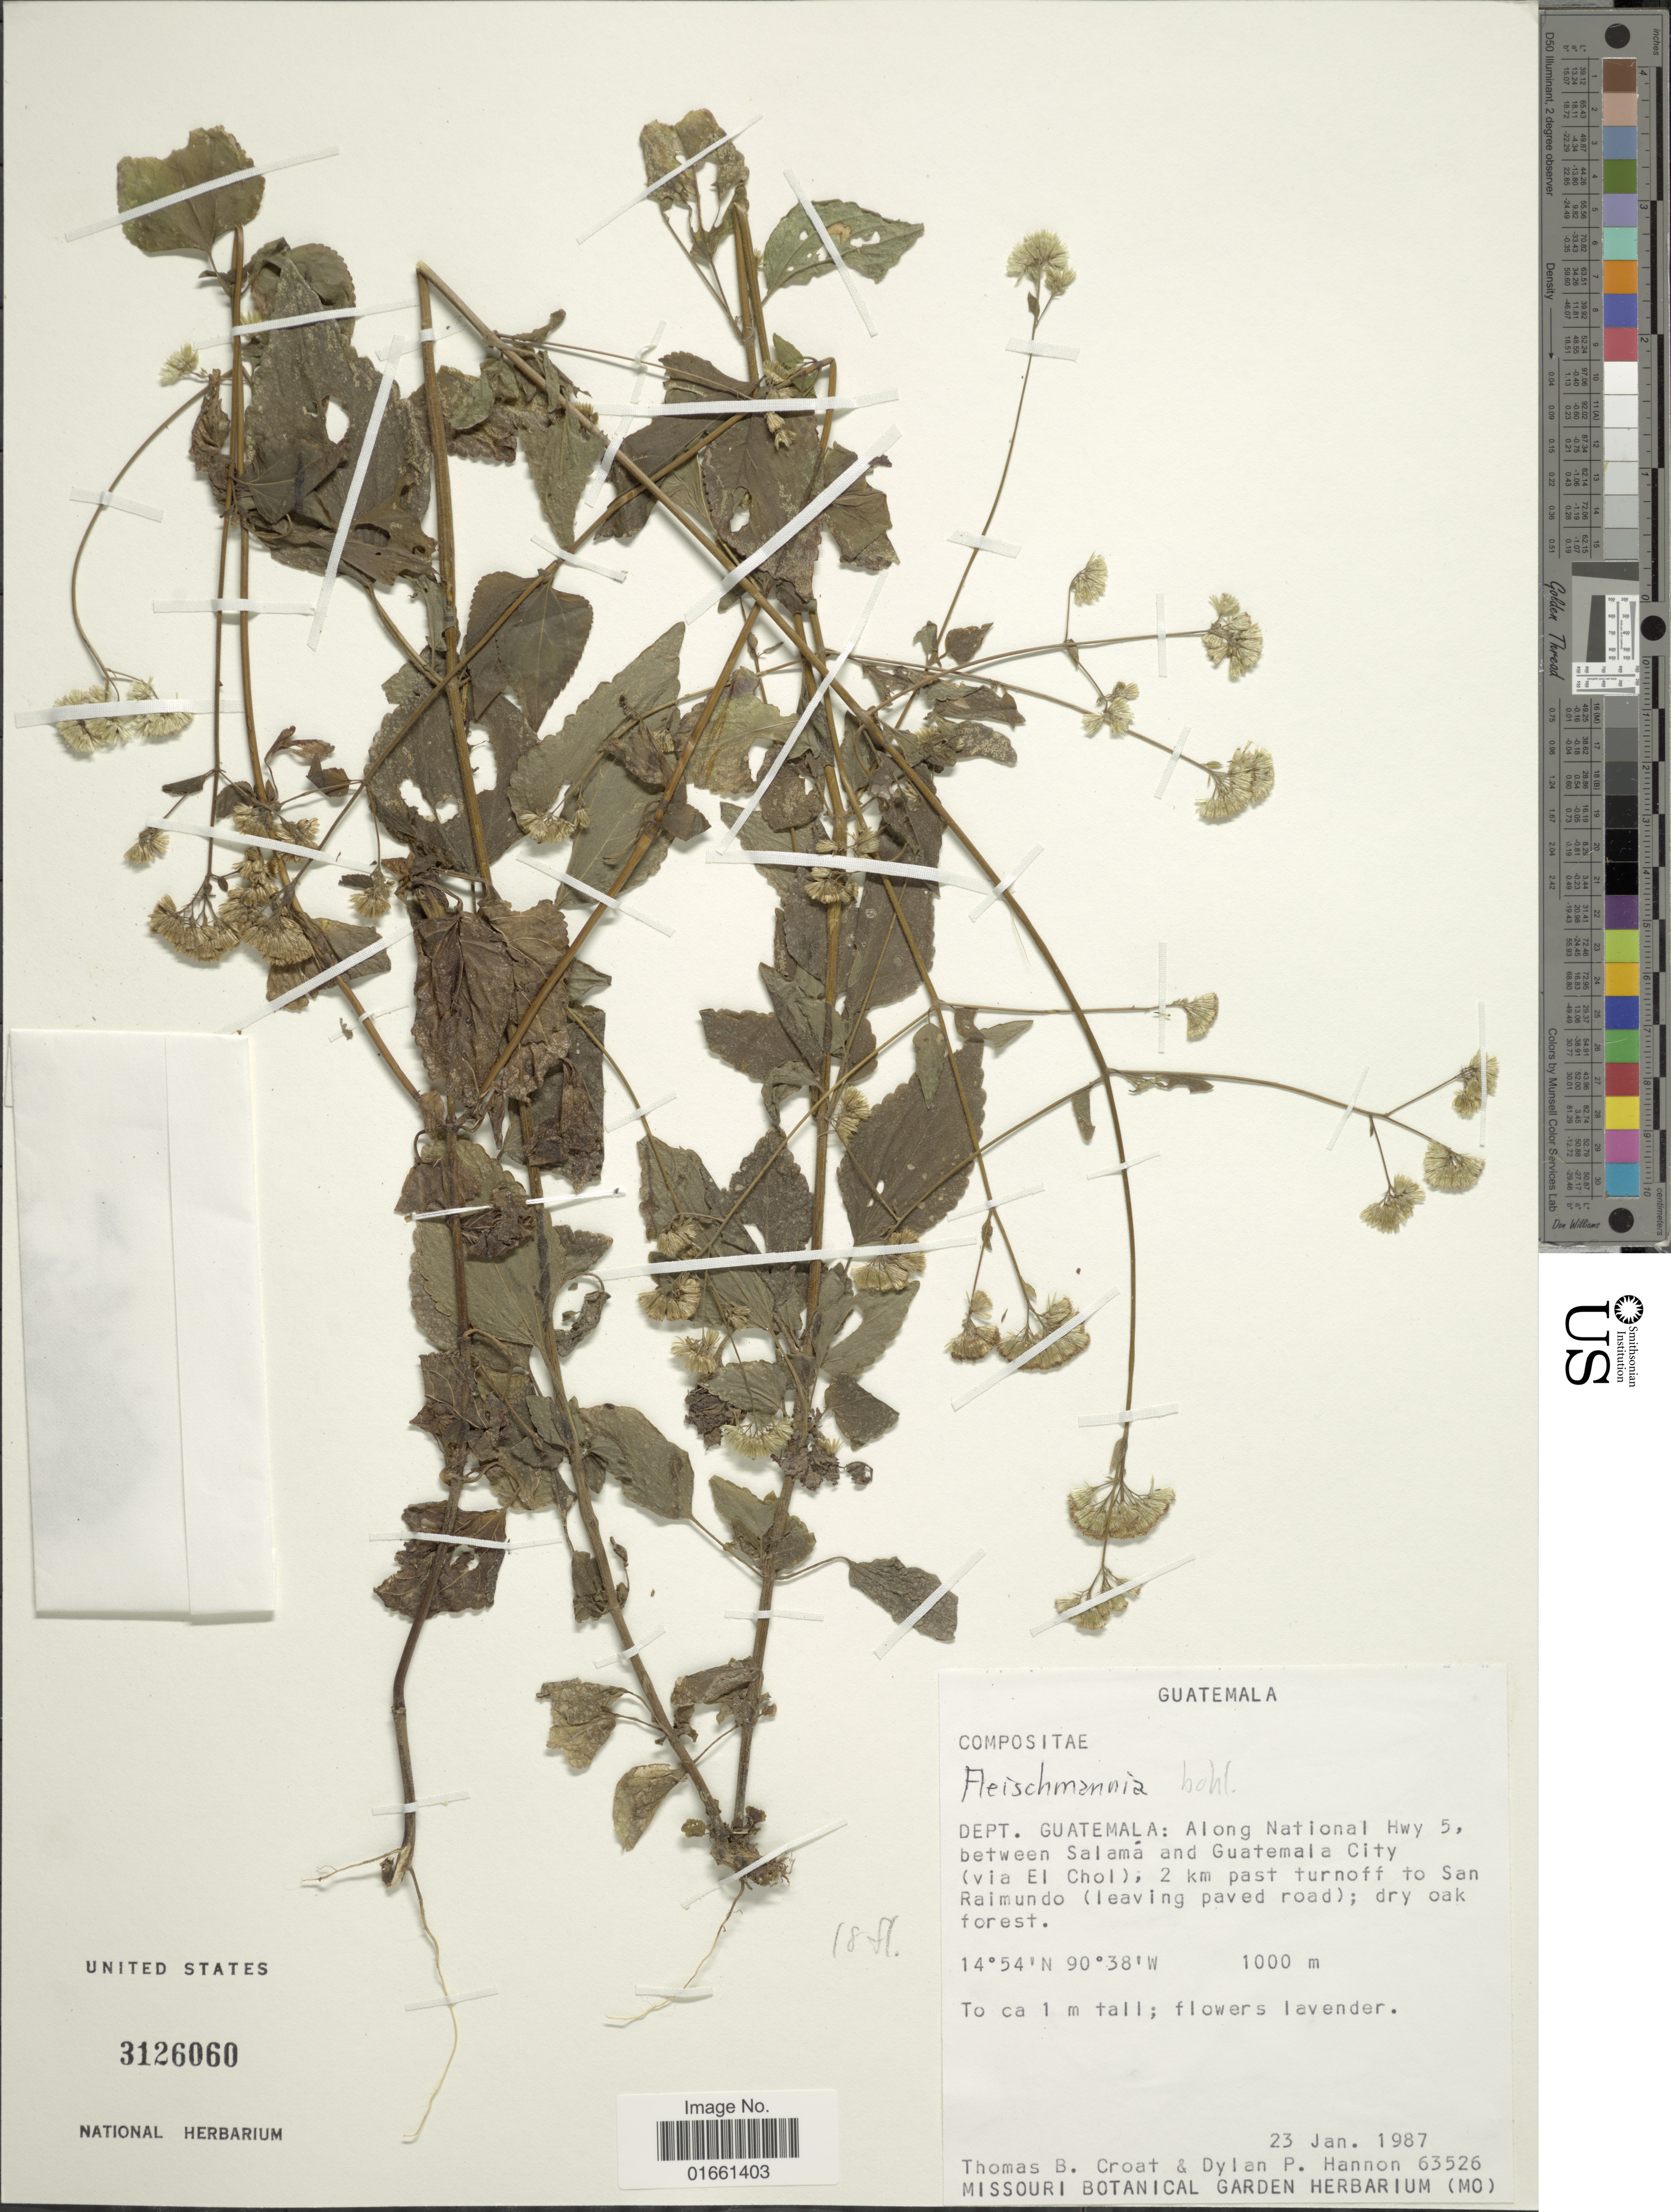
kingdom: Plantae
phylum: Tracheophyta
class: Magnoliopsida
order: Asterales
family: Asteraceae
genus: Fleischmannia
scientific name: Fleischmannia bohlmanniana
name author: R.M. King & H. Rob.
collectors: T. B. Croat & D. Hannon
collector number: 63526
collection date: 1987-01-23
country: Guatemala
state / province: Guatemala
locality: Dept. Guatemala: Along Nationial Hwy 5, between Salama and Guatemala City ( via El Chol ); 2 km past turnoff to San Raimundo ( leaving paved road ).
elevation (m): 1000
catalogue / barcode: US 3126060